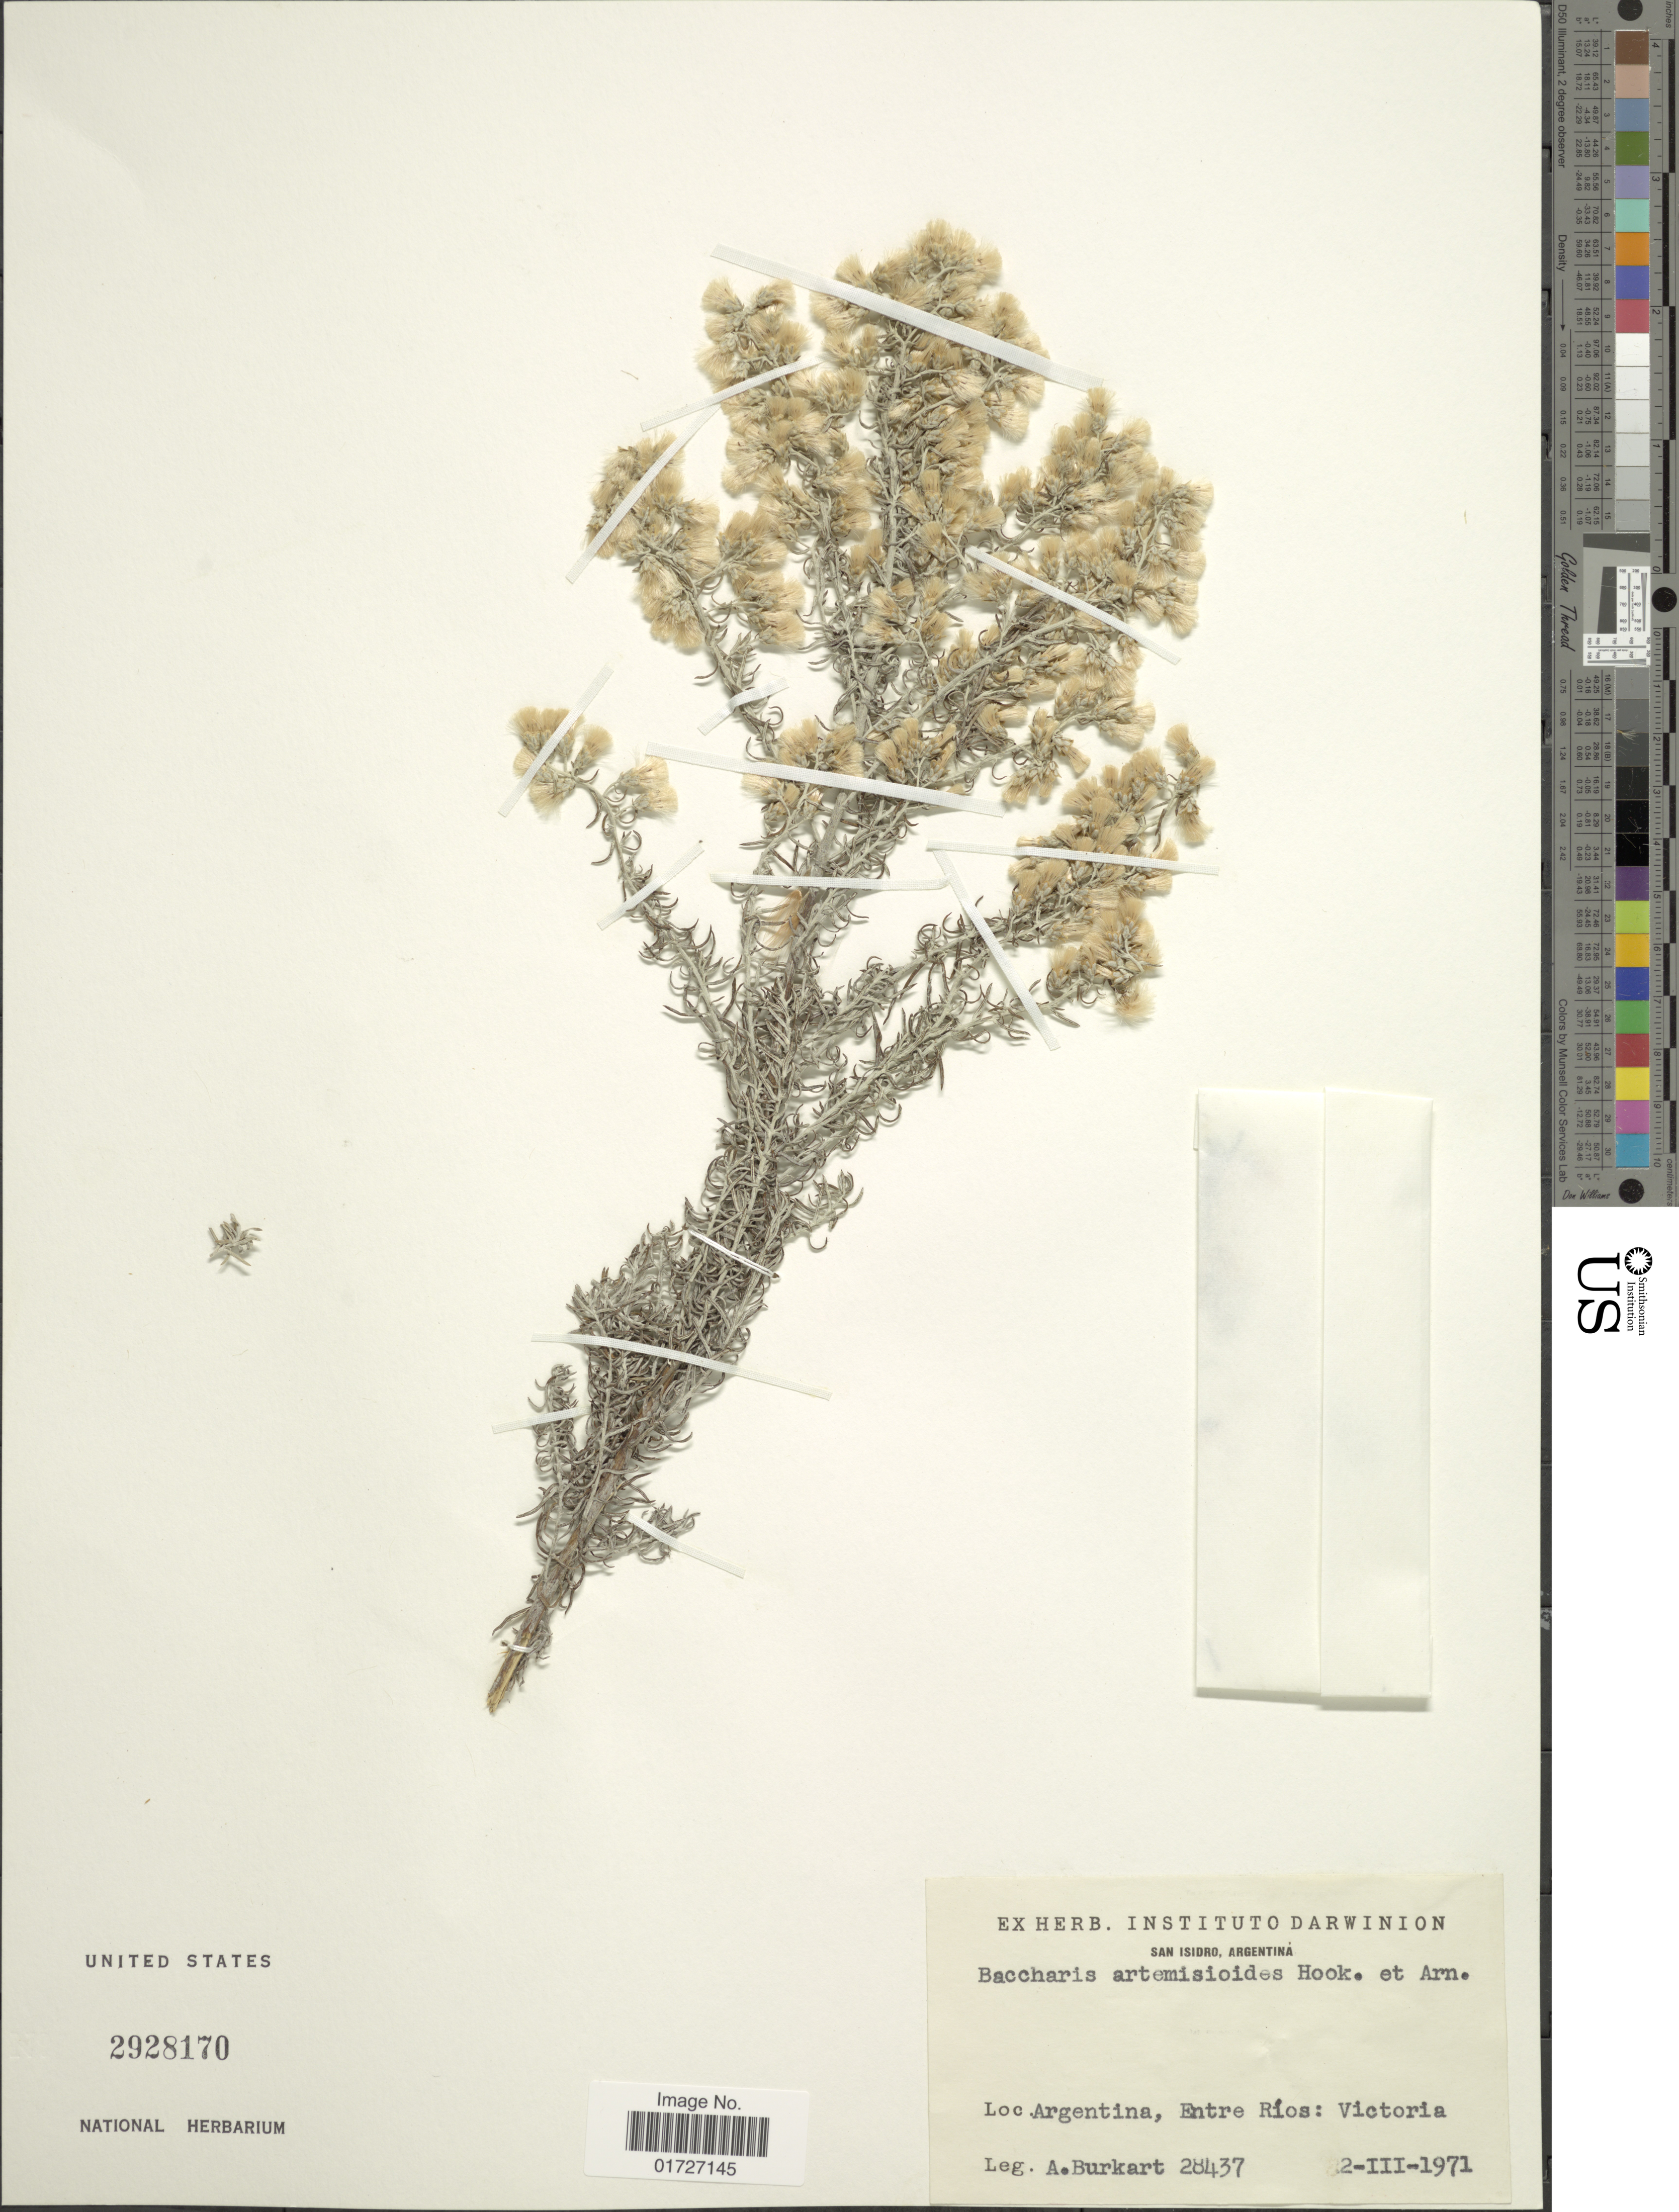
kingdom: Plantae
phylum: Tracheophyta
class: Magnoliopsida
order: Asterales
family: Asteraceae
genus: Baccharis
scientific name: Baccharis artemisioides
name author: Hook. & Arn.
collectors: A. E. Burkart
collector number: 28437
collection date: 1971-03-02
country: Argentina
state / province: Entre Rios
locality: Victoria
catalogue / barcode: US 2928170